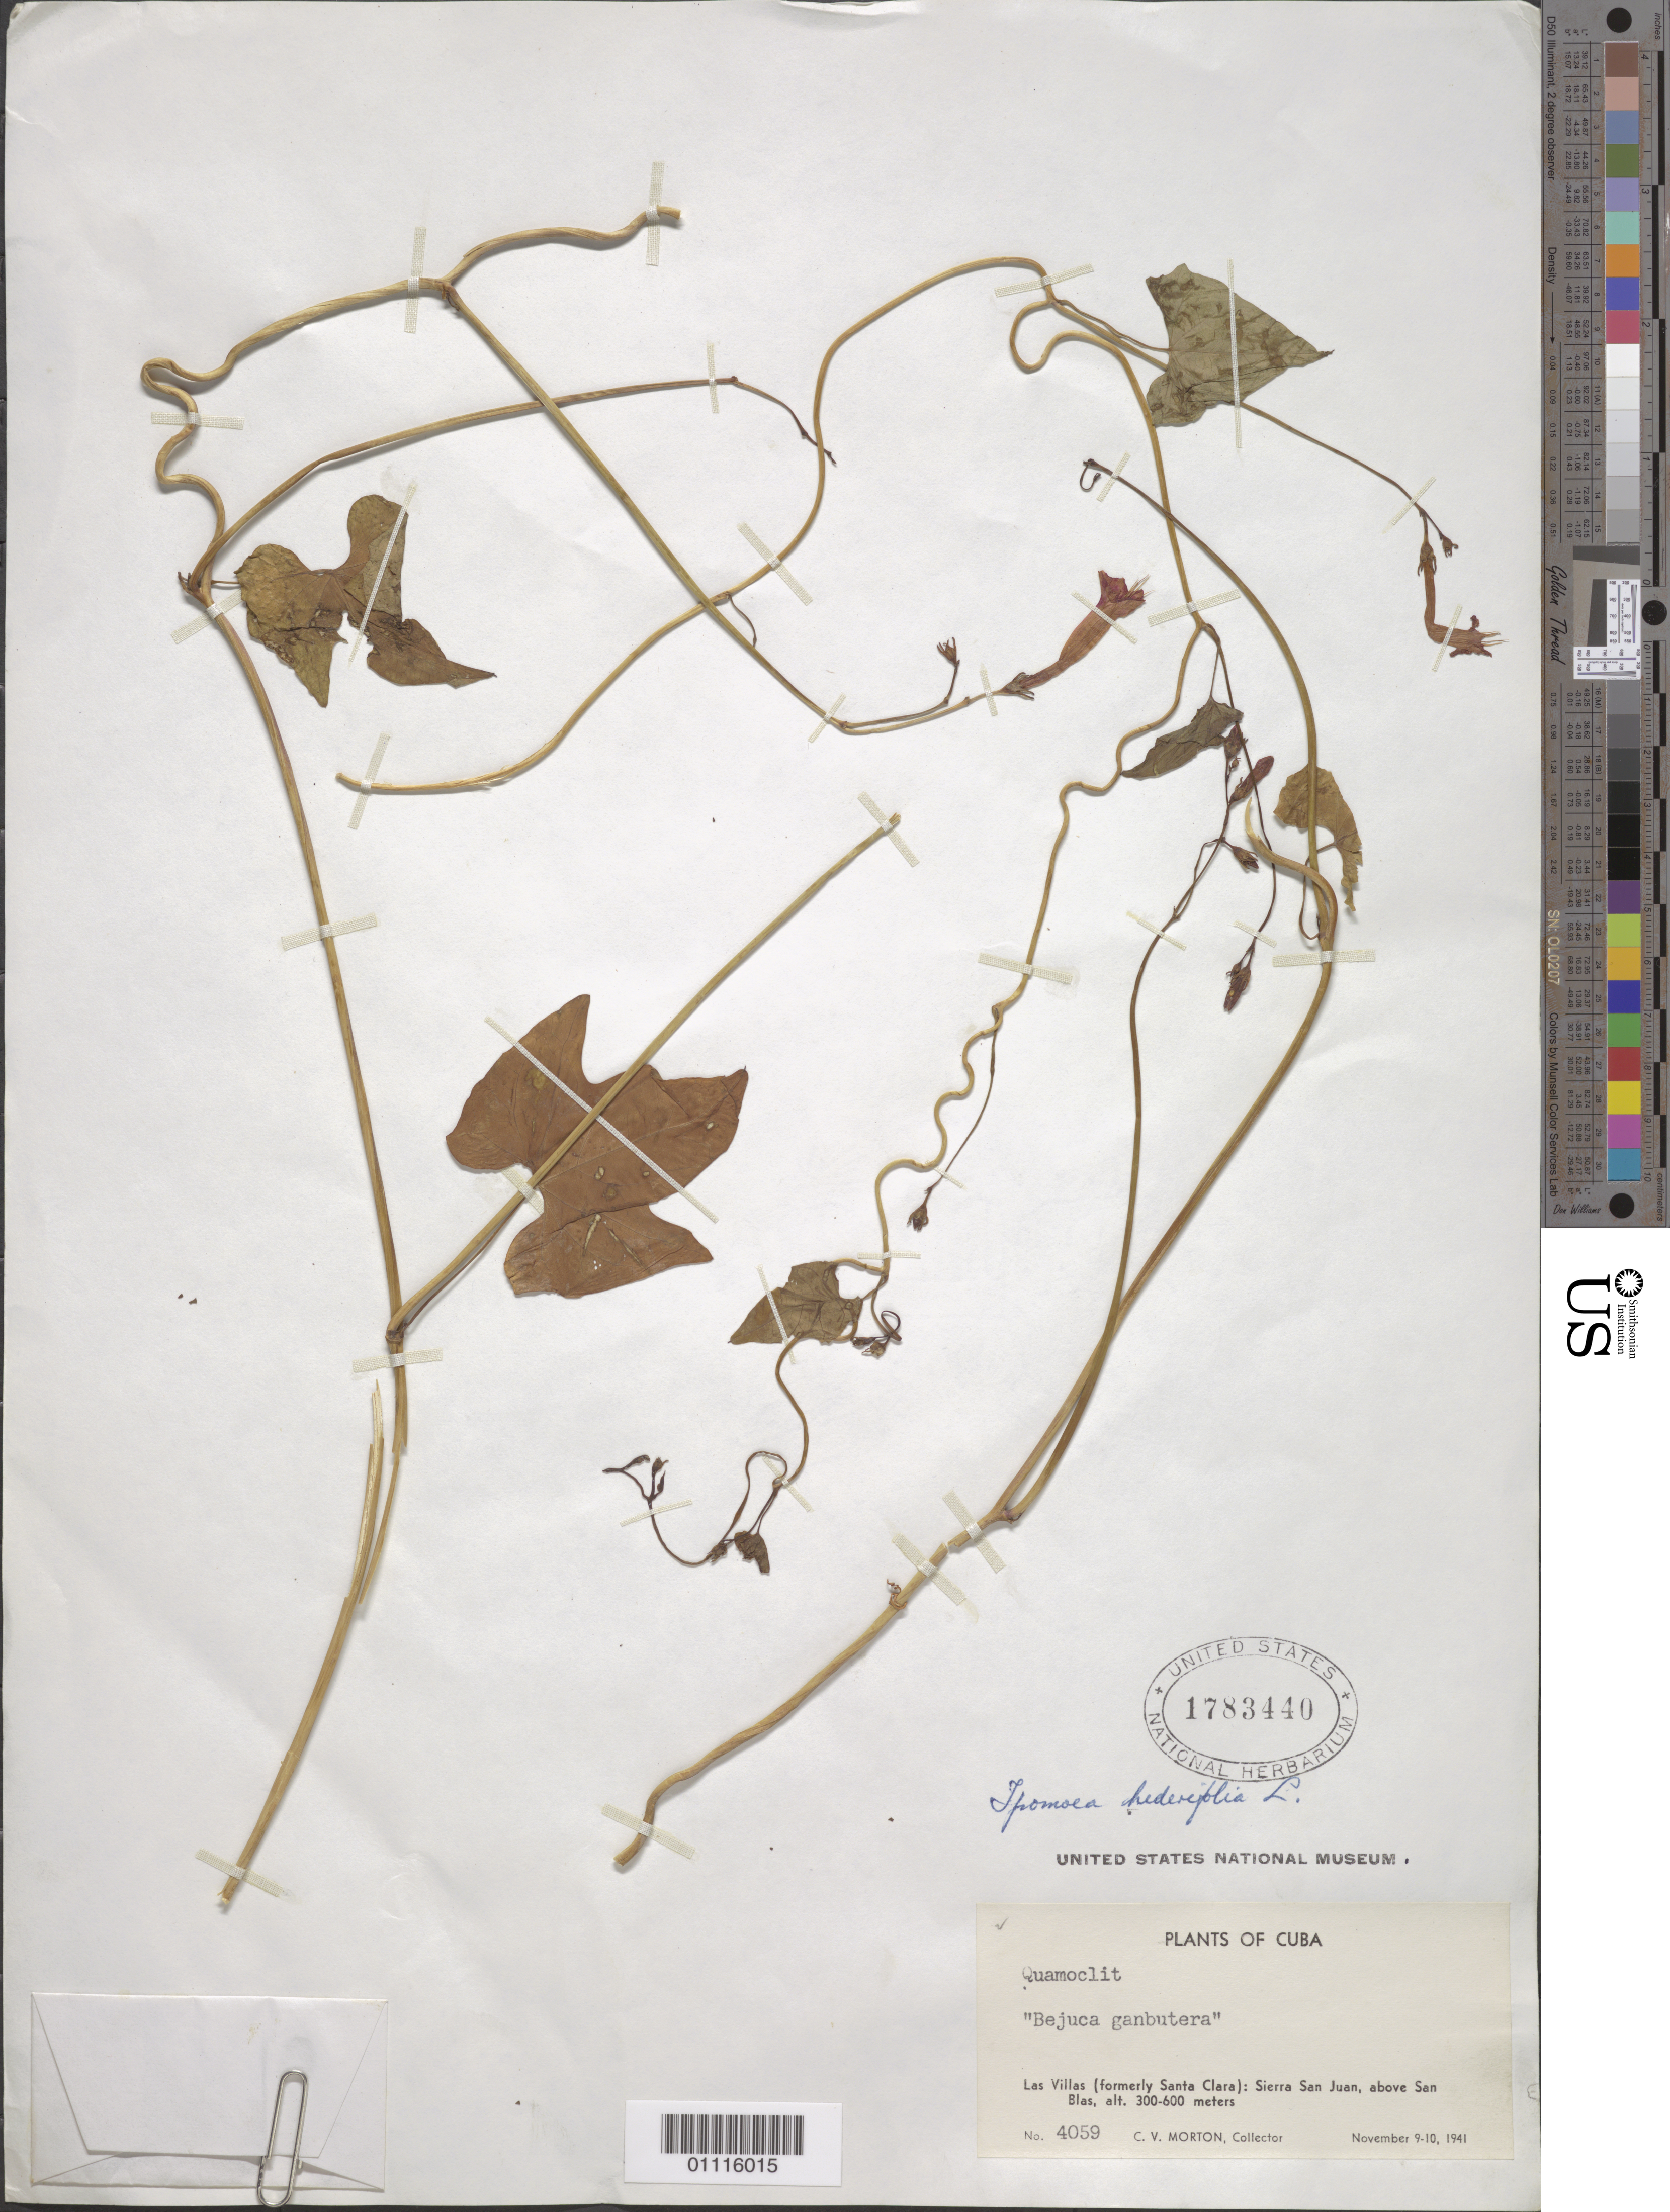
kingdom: Plantae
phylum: Tracheophyta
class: Magnoliopsida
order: Solanales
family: Convolvulaceae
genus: Ipomoea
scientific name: Ipomoea hederifolia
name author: L.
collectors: C. V. Morton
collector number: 4059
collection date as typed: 09 Nov 1941 to 10 Nov 1941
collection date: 1941-11-09/1941-11-10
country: Cuba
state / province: Las Villas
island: Cuba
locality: Sierra San Juan, above San Blas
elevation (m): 300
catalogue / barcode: US 1783440